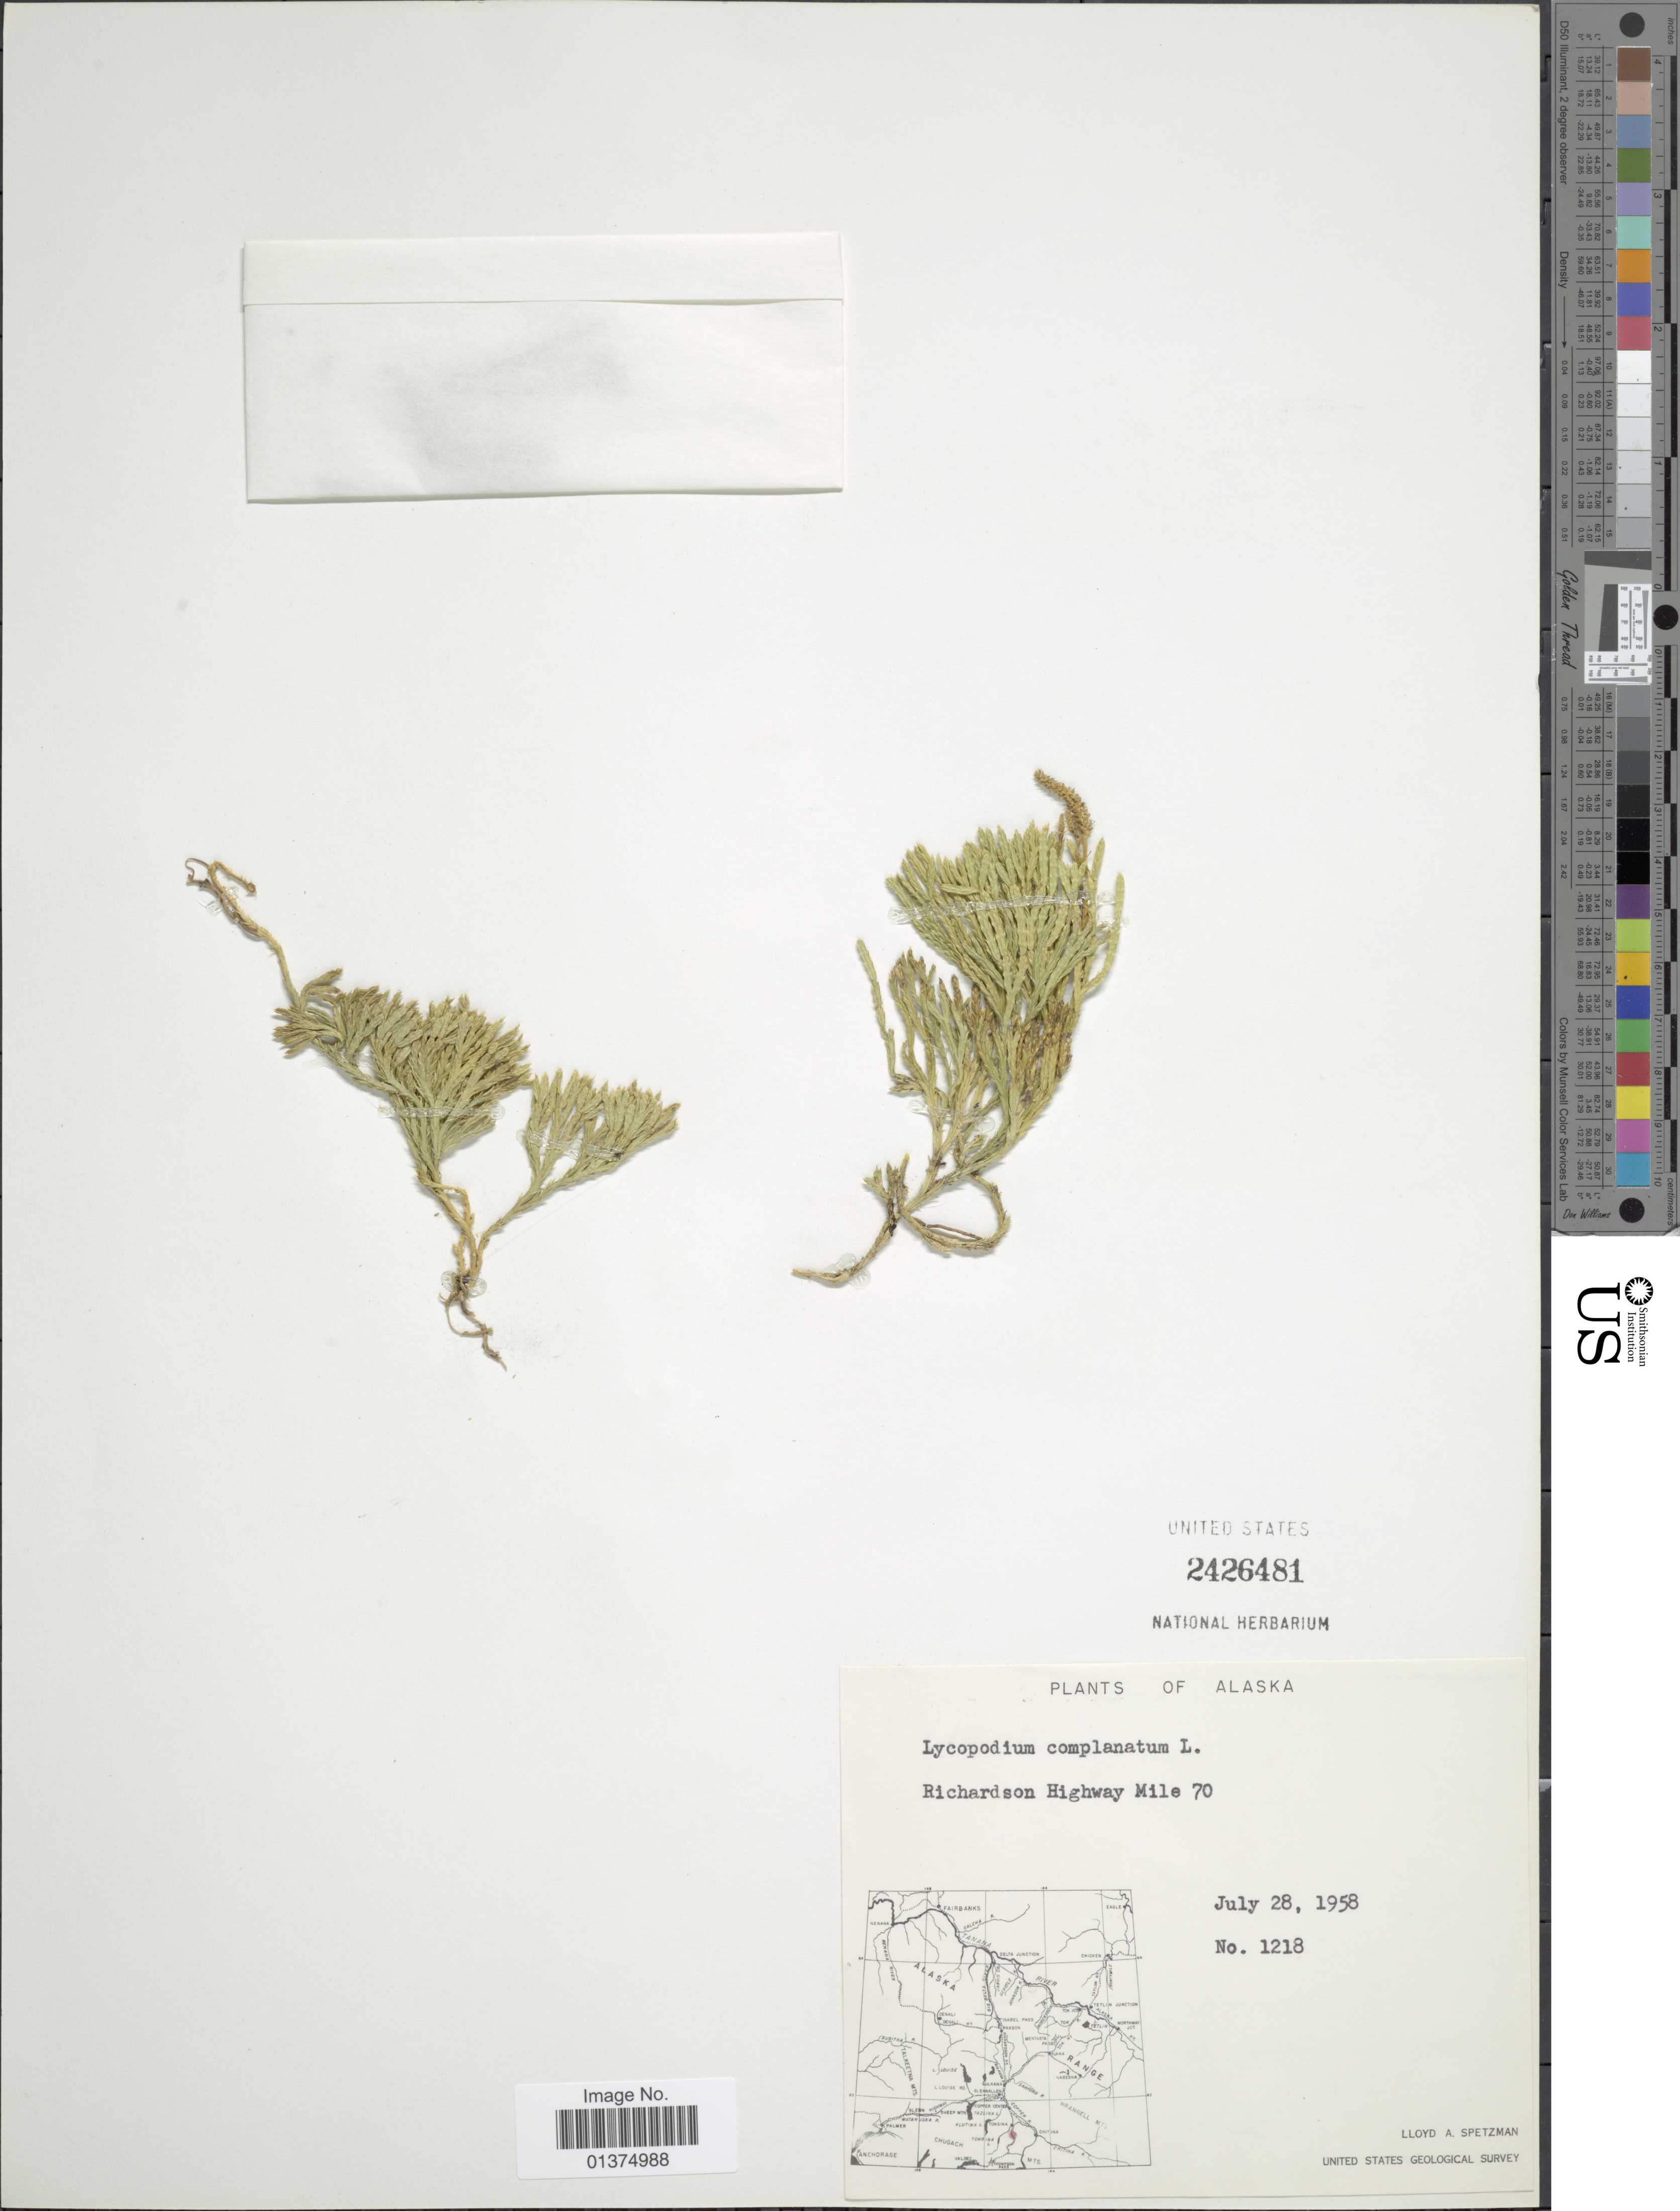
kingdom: Plantae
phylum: Tracheophyta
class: Lycopodiopsida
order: Lycopodiales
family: Lycopodiaceae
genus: Diphasiastrum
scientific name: Diphasiastrum complanatum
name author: (L.) Holub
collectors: L. Spetzman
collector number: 1218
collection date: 1958-07-28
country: United States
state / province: Alaska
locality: Richardson Highway Mile 70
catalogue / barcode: US 2426481